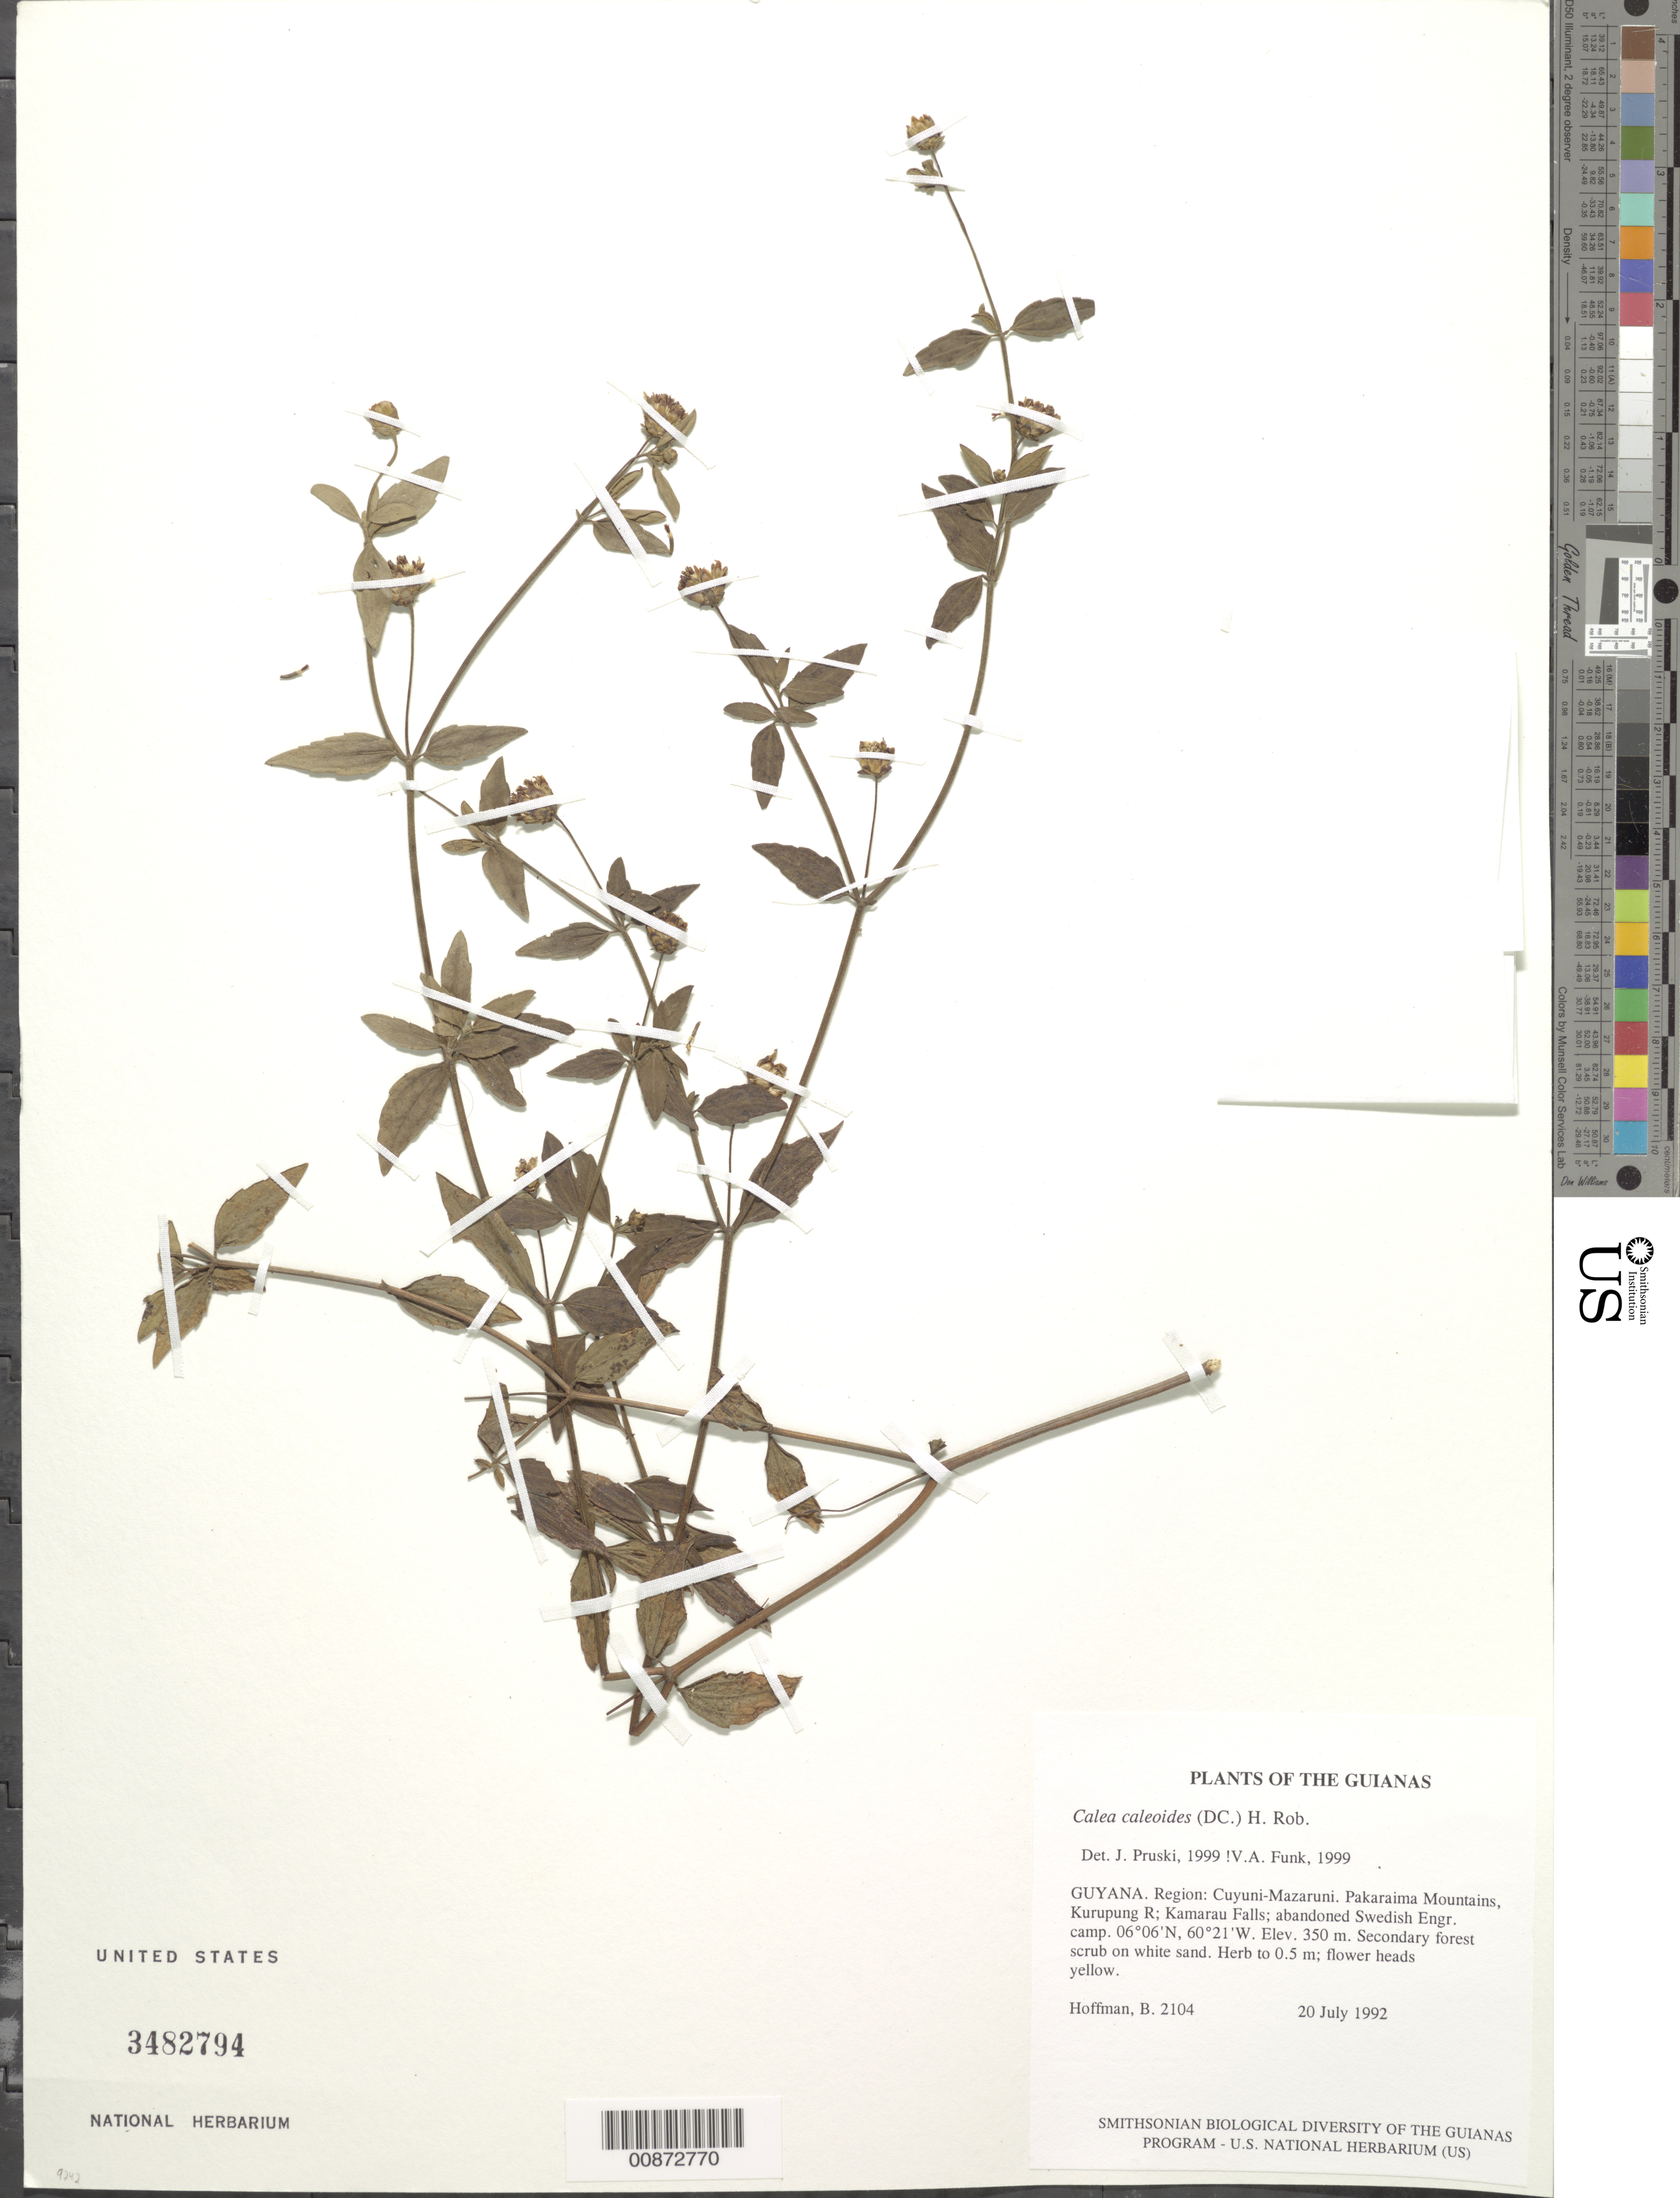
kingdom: Plantae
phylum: Tracheophyta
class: Magnoliopsida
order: Asterales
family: Asteraceae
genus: Calea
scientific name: Calea caleoides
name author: (DC.) H. Rob.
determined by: Funk, Vicki A., (BOT), Smithsonian Institution - National Museum of Natural History (UNITED STATES)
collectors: B. Hoffman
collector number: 2104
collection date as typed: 20 July 1992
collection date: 1992-07-20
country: Guyana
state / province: Cuyuni-Mazaruni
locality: Pakaraima Mountains, Kurupung River; Kumarau Falls; abandoned Swedish engineering compound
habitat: Secondary forest scrub on white sand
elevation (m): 350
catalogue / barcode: US 3482794